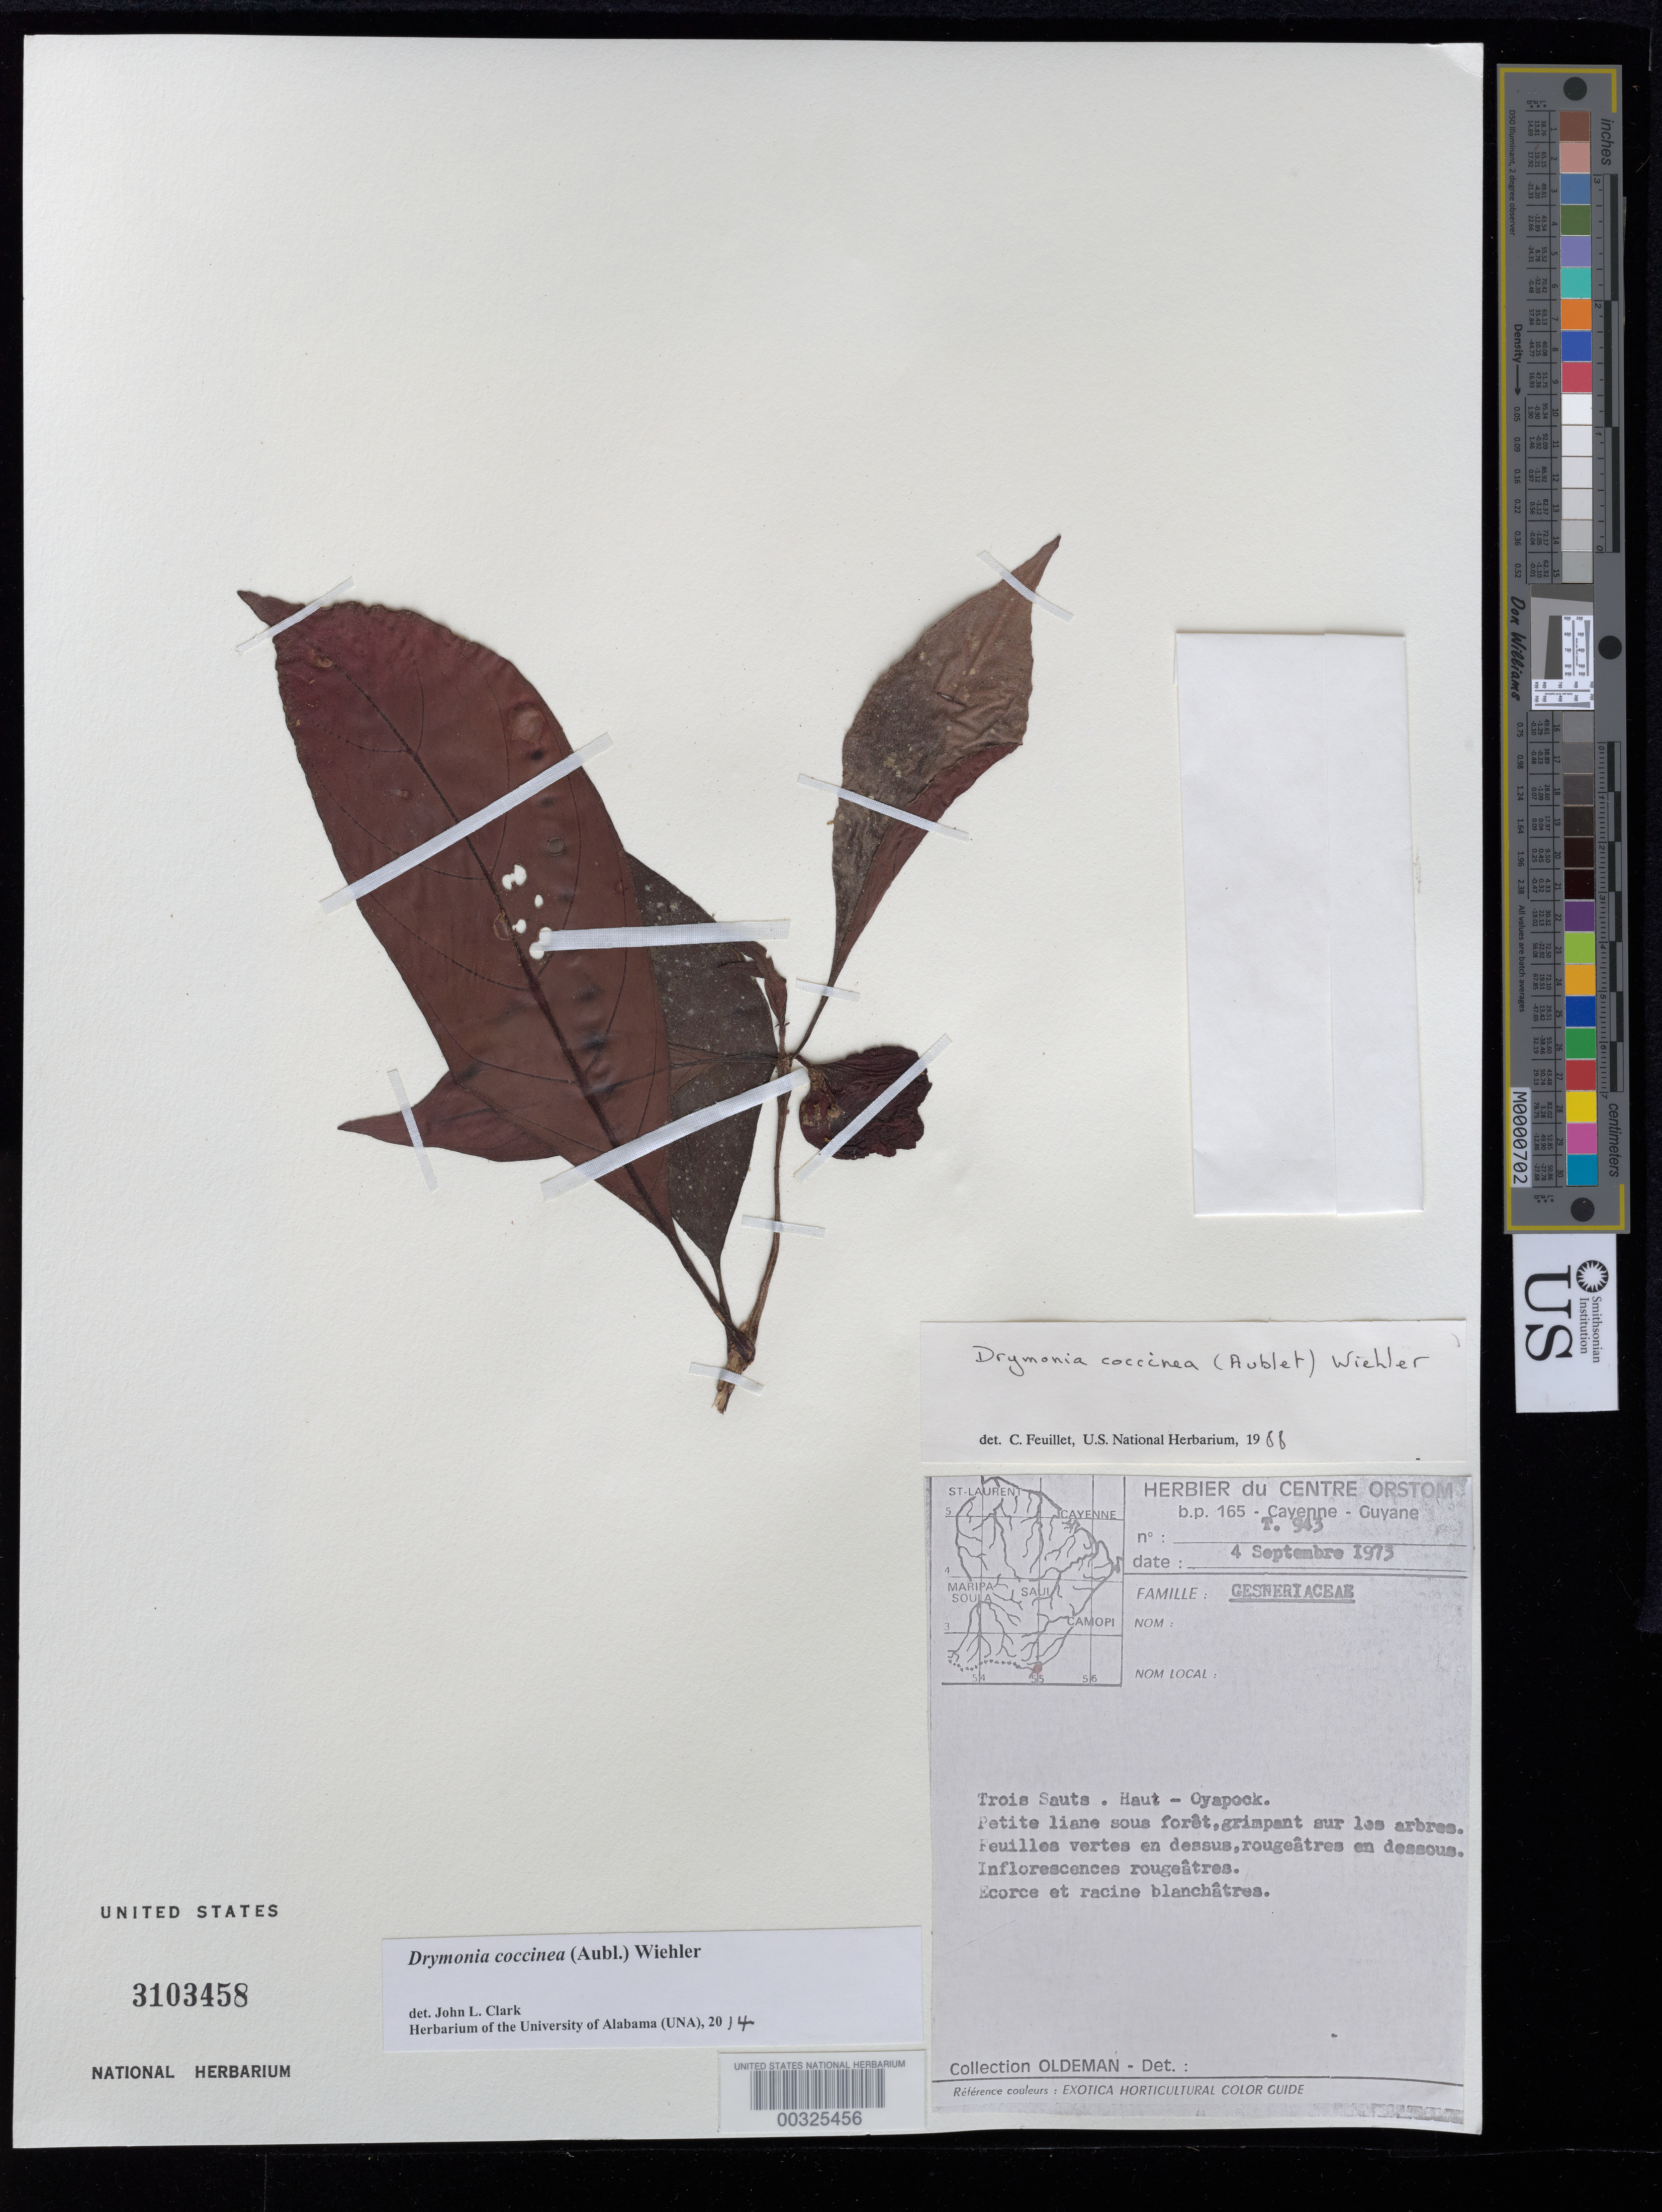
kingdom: Plantae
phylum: Tracheophyta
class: Magnoliopsida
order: Lamiales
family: Gesneriaceae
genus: Drymonia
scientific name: Drymonia coccinea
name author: (Aubl.) Wiehler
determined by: Skog, Laurence E.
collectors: R. Oldeman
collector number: T- 943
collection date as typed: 04 Sep 1973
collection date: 1973-09-04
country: French Guiana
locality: Trois Sauts, Haut - Oyapock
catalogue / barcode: US 3103458